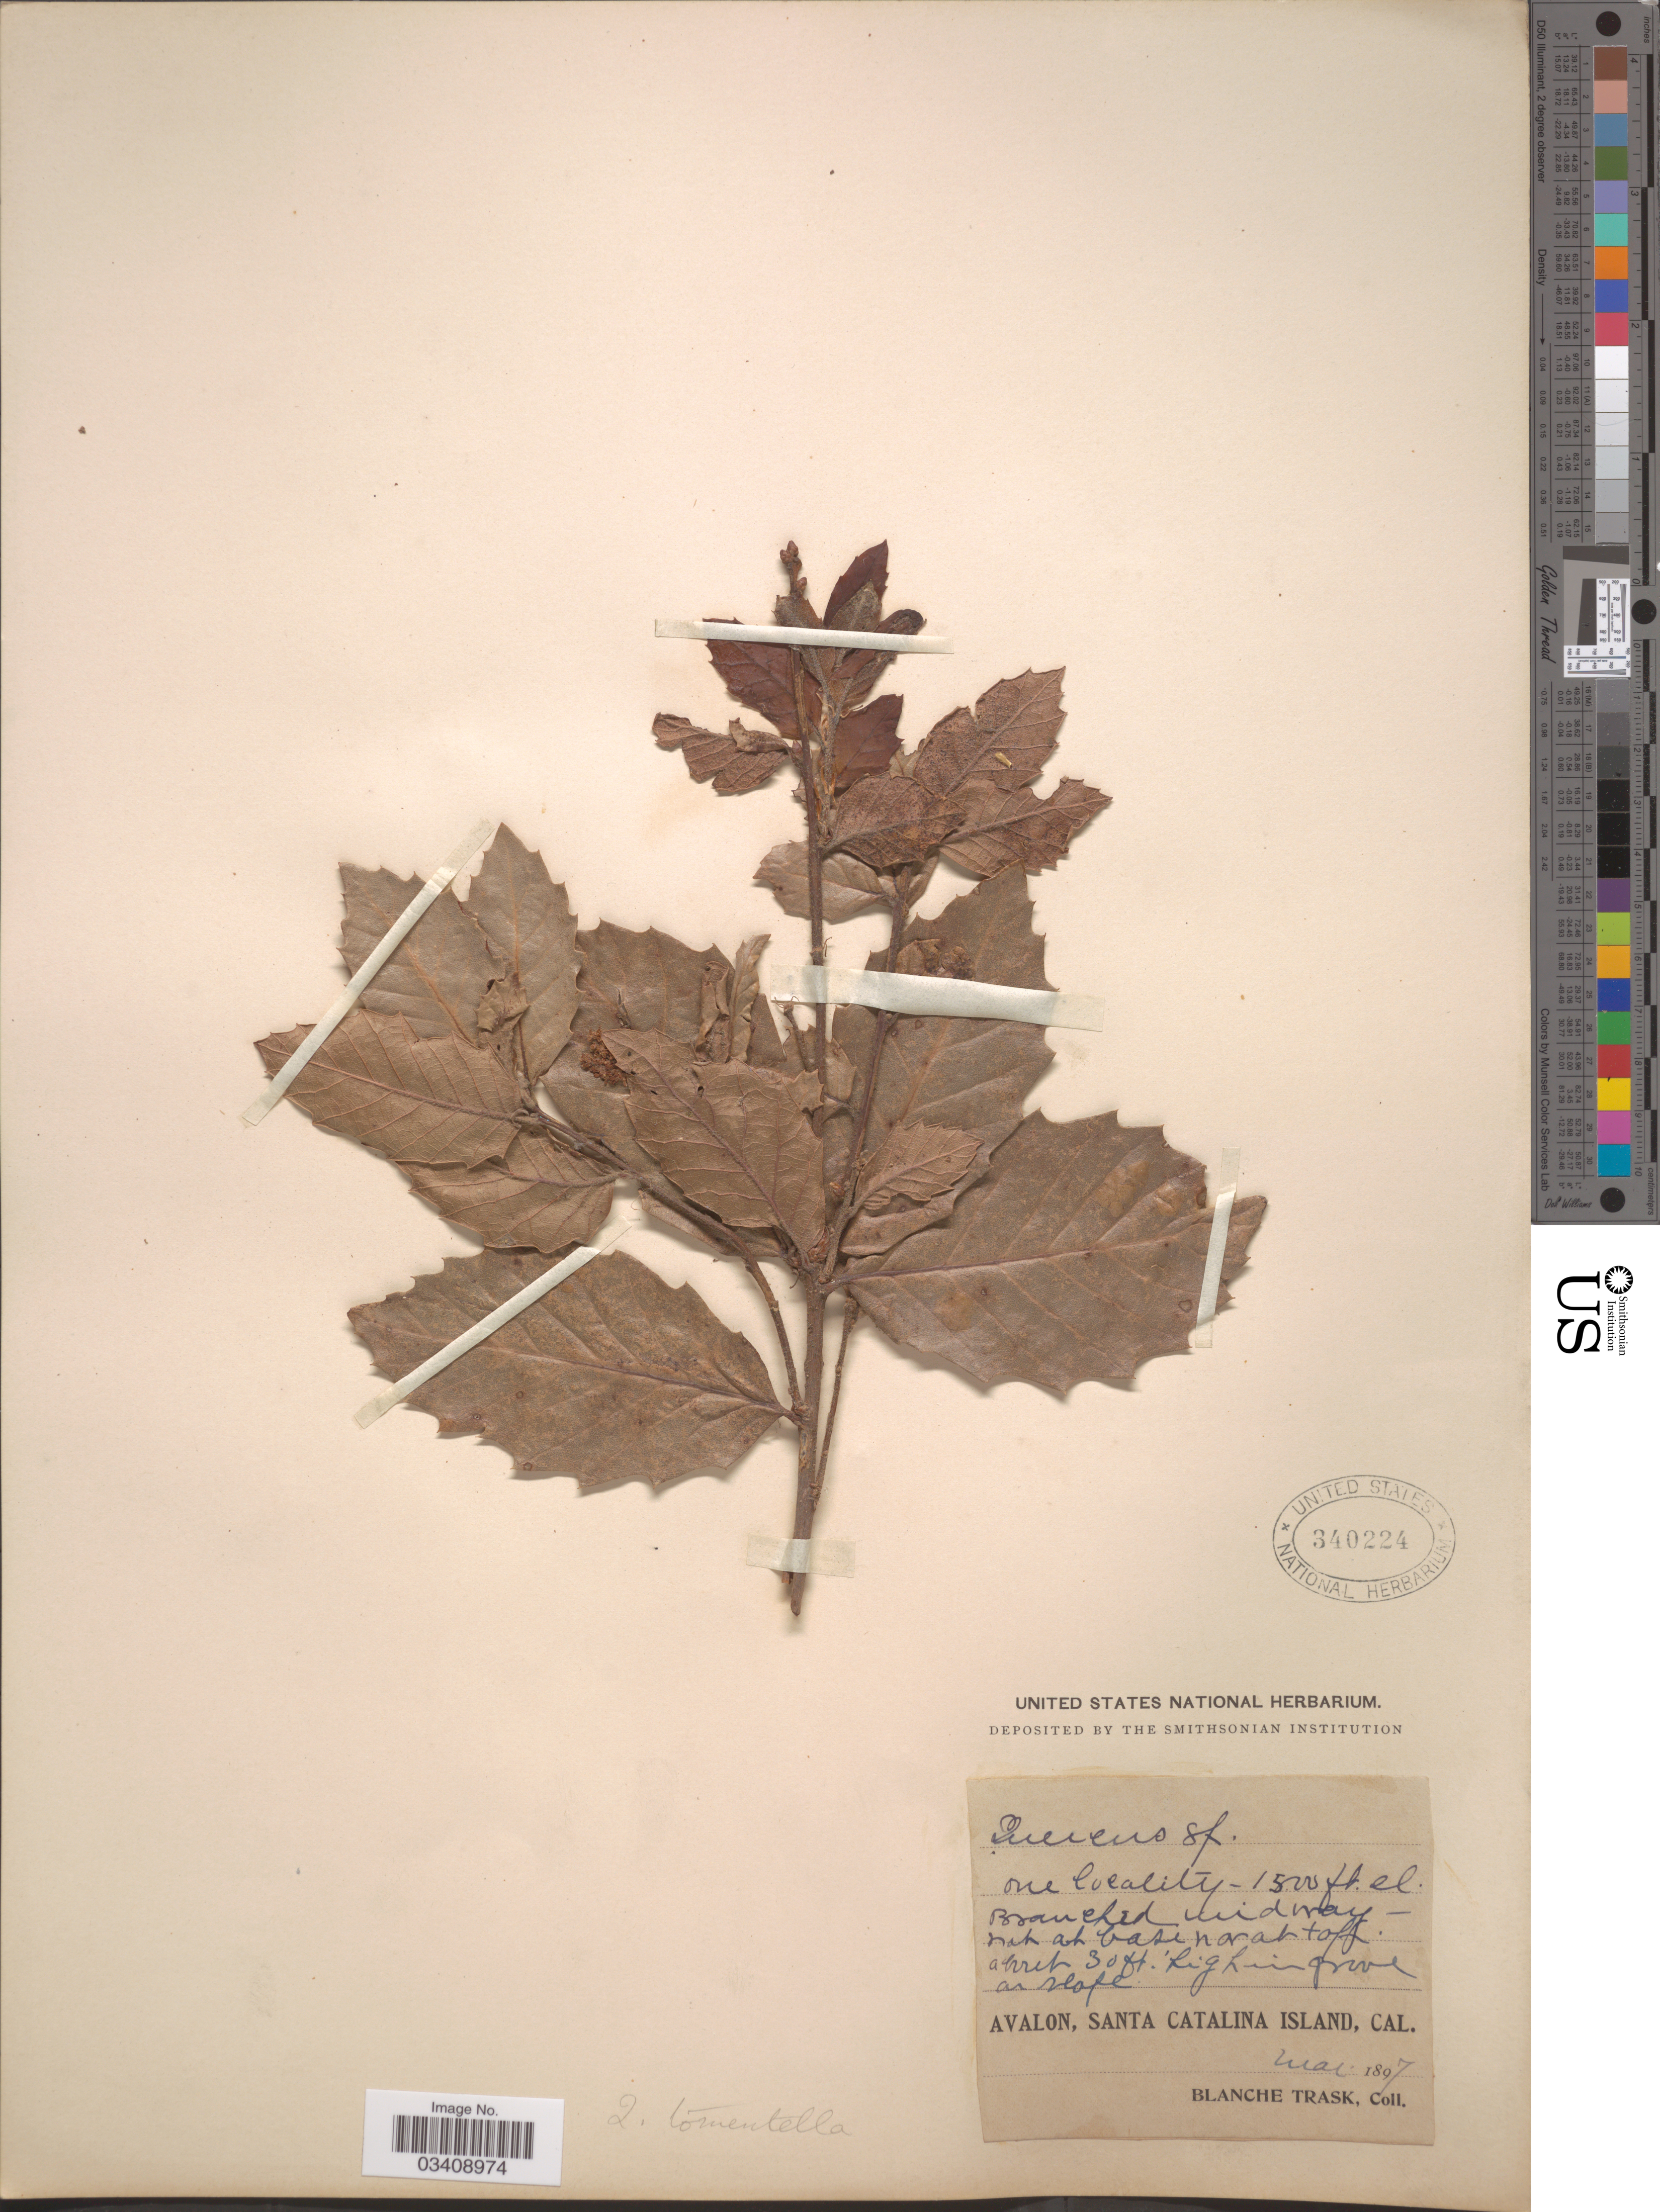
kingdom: Plantae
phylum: Tracheophyta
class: Magnoliopsida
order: Fagales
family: Fagaceae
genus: Quercus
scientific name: Quercus tomentella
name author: Engelm.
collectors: B. Trask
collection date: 1897-05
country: United States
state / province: California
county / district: Los Angeles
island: Santa Catalina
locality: Avalon, Santa Catalina Island.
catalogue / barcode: US 340224